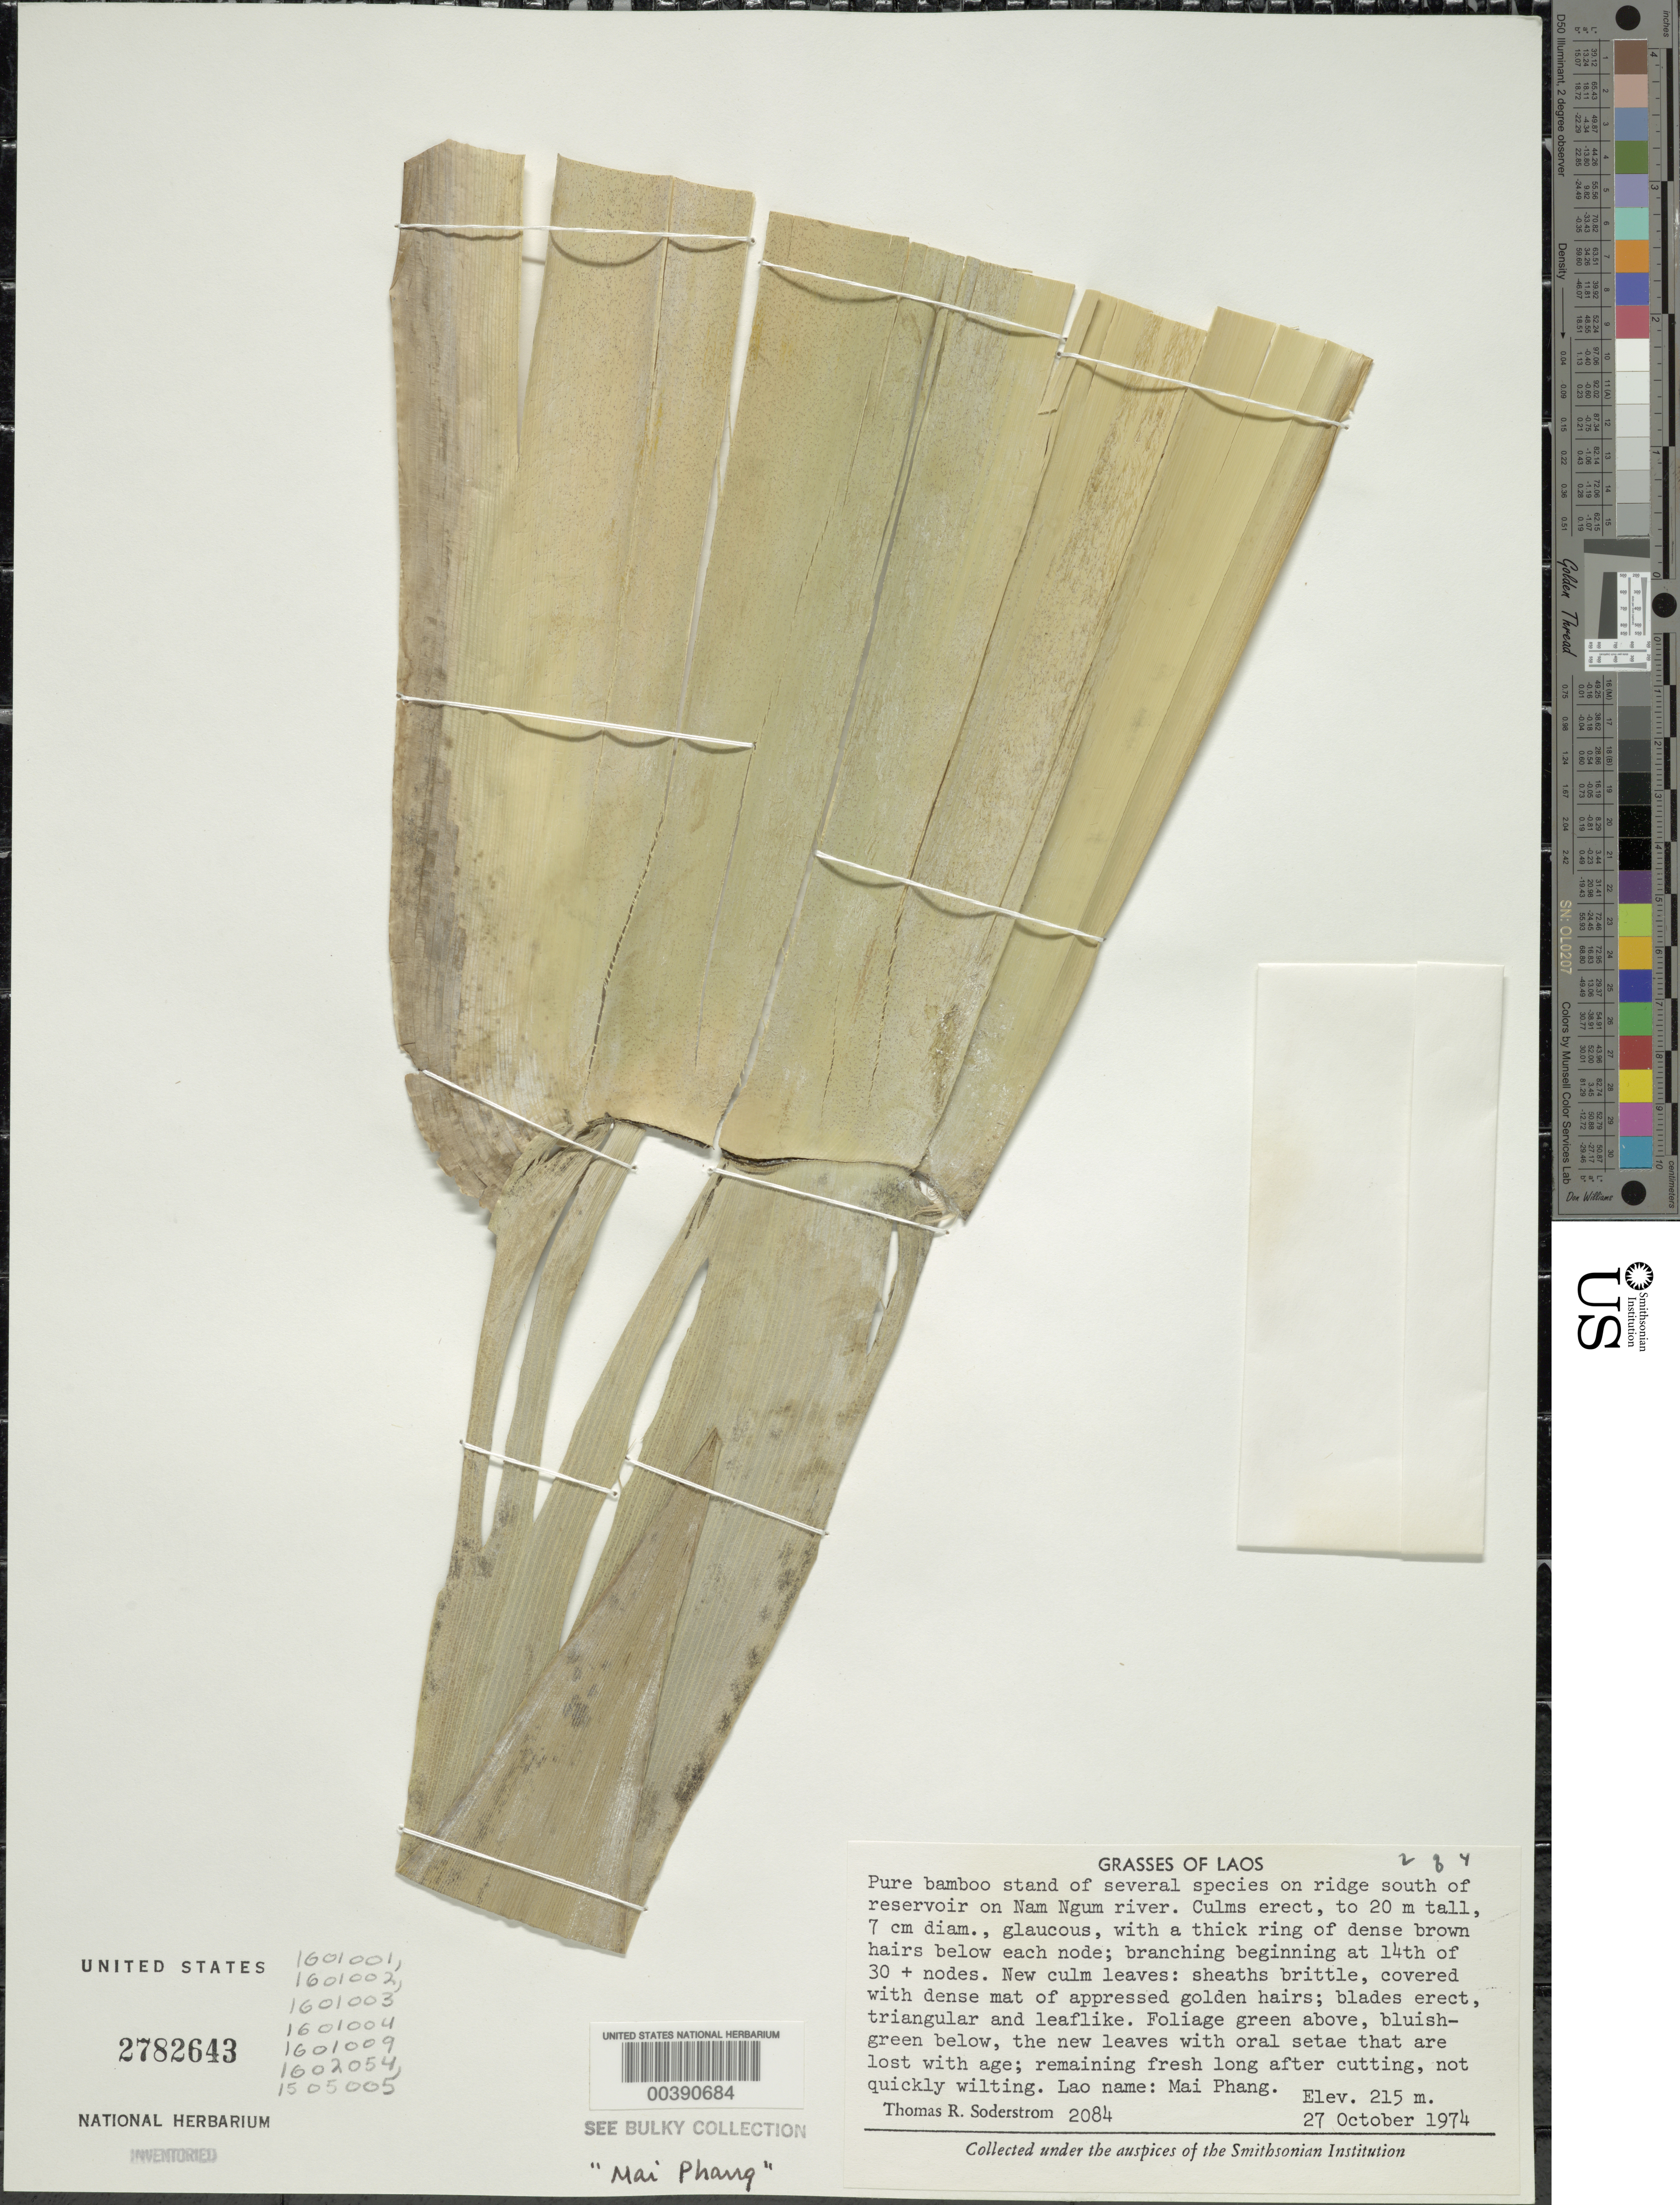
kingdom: Plantae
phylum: Tracheophyta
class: Liliopsida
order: Poales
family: Poaceae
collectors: T. R. Soderstrom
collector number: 2084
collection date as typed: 27 Oct 1974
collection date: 1974-10-27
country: Laos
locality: Nam Ngum River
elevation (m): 215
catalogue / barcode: US 2782643